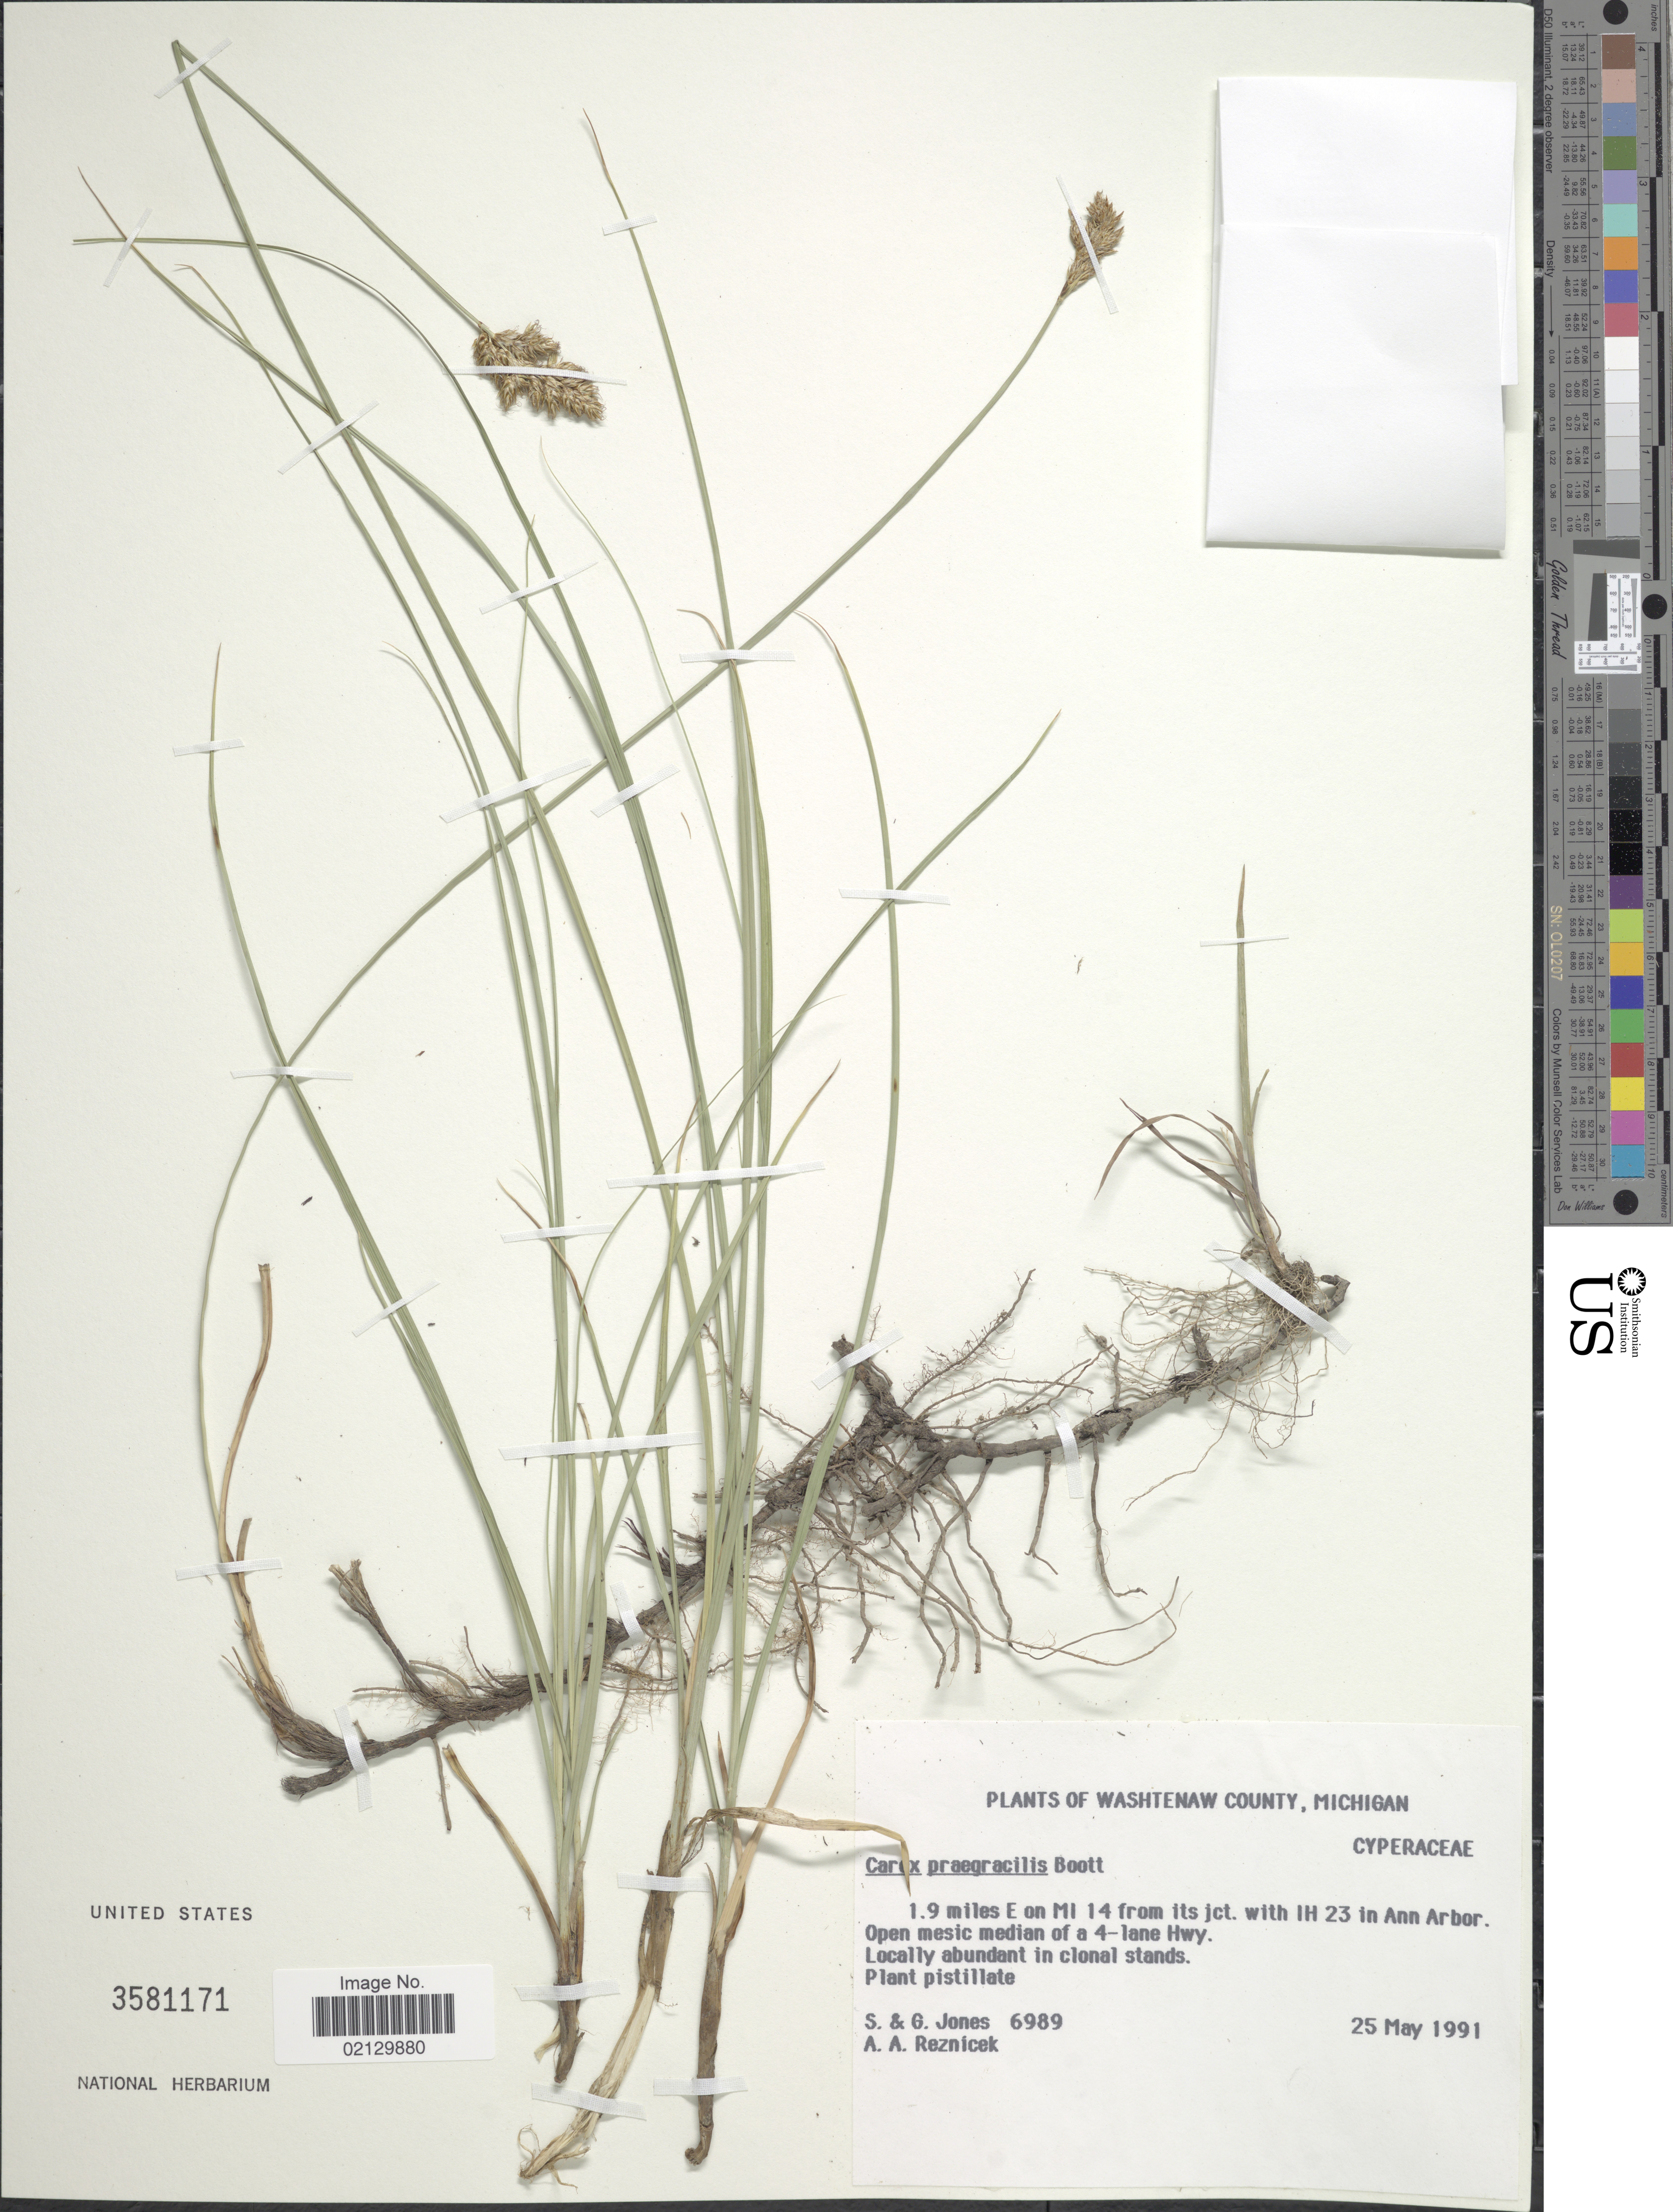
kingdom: Plantae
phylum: Tracheophyta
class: Liliopsida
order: Poales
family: Cyperaceae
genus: Carex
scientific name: Carex praegracilis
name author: W. Boott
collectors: S. Jones & G. Jones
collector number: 6989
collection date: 1991-05-25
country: United States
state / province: Michigan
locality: Washtenaw County, Michigan. 1.9 miles E on MI 14 from its jct, with IH 23 Ann Arbor. Open mesic median of a 4-lane Hwy.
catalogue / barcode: US 3581171